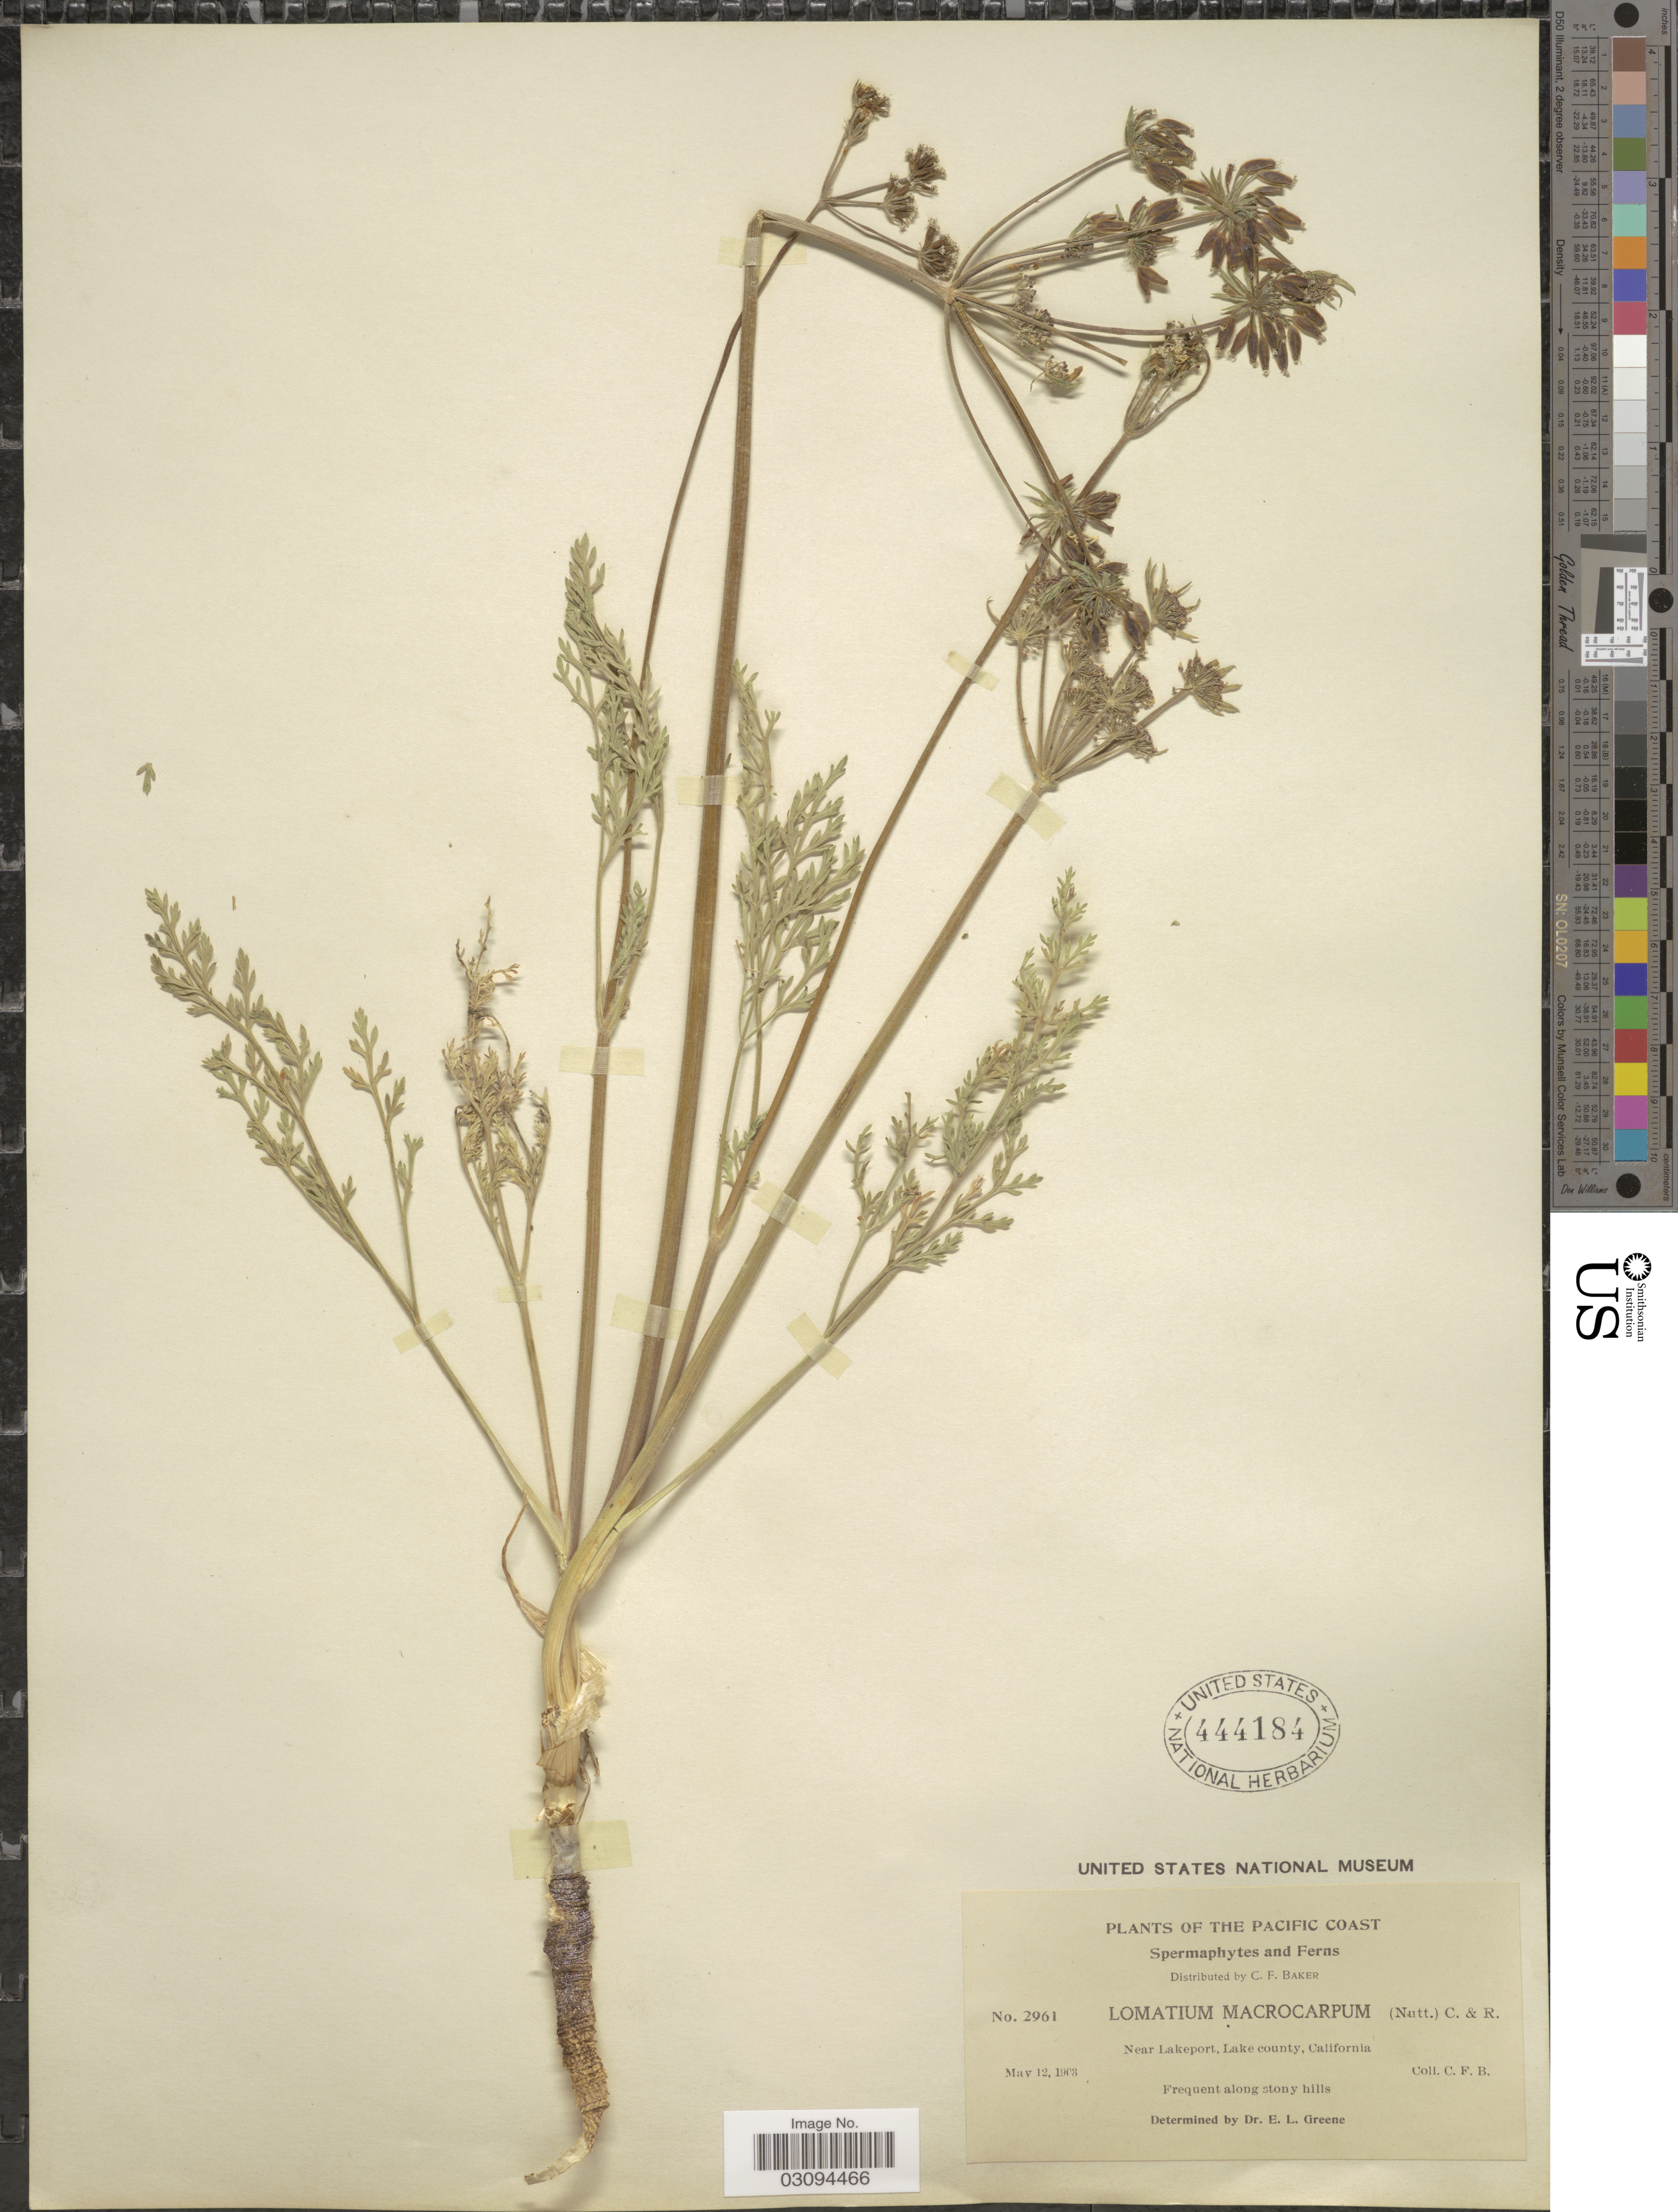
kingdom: Plantae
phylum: Tracheophyta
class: Magnoliopsida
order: Apiales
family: Apiaceae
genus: Lomatium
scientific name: Lomatium macrocarpum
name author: (Hook. et al.) J.M. Coult. & Rose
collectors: C. F. Baker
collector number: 2961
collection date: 1903-05-12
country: United States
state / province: California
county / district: Lake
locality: Pacific Coast. Near Lakeport, Lake county.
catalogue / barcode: US 444184